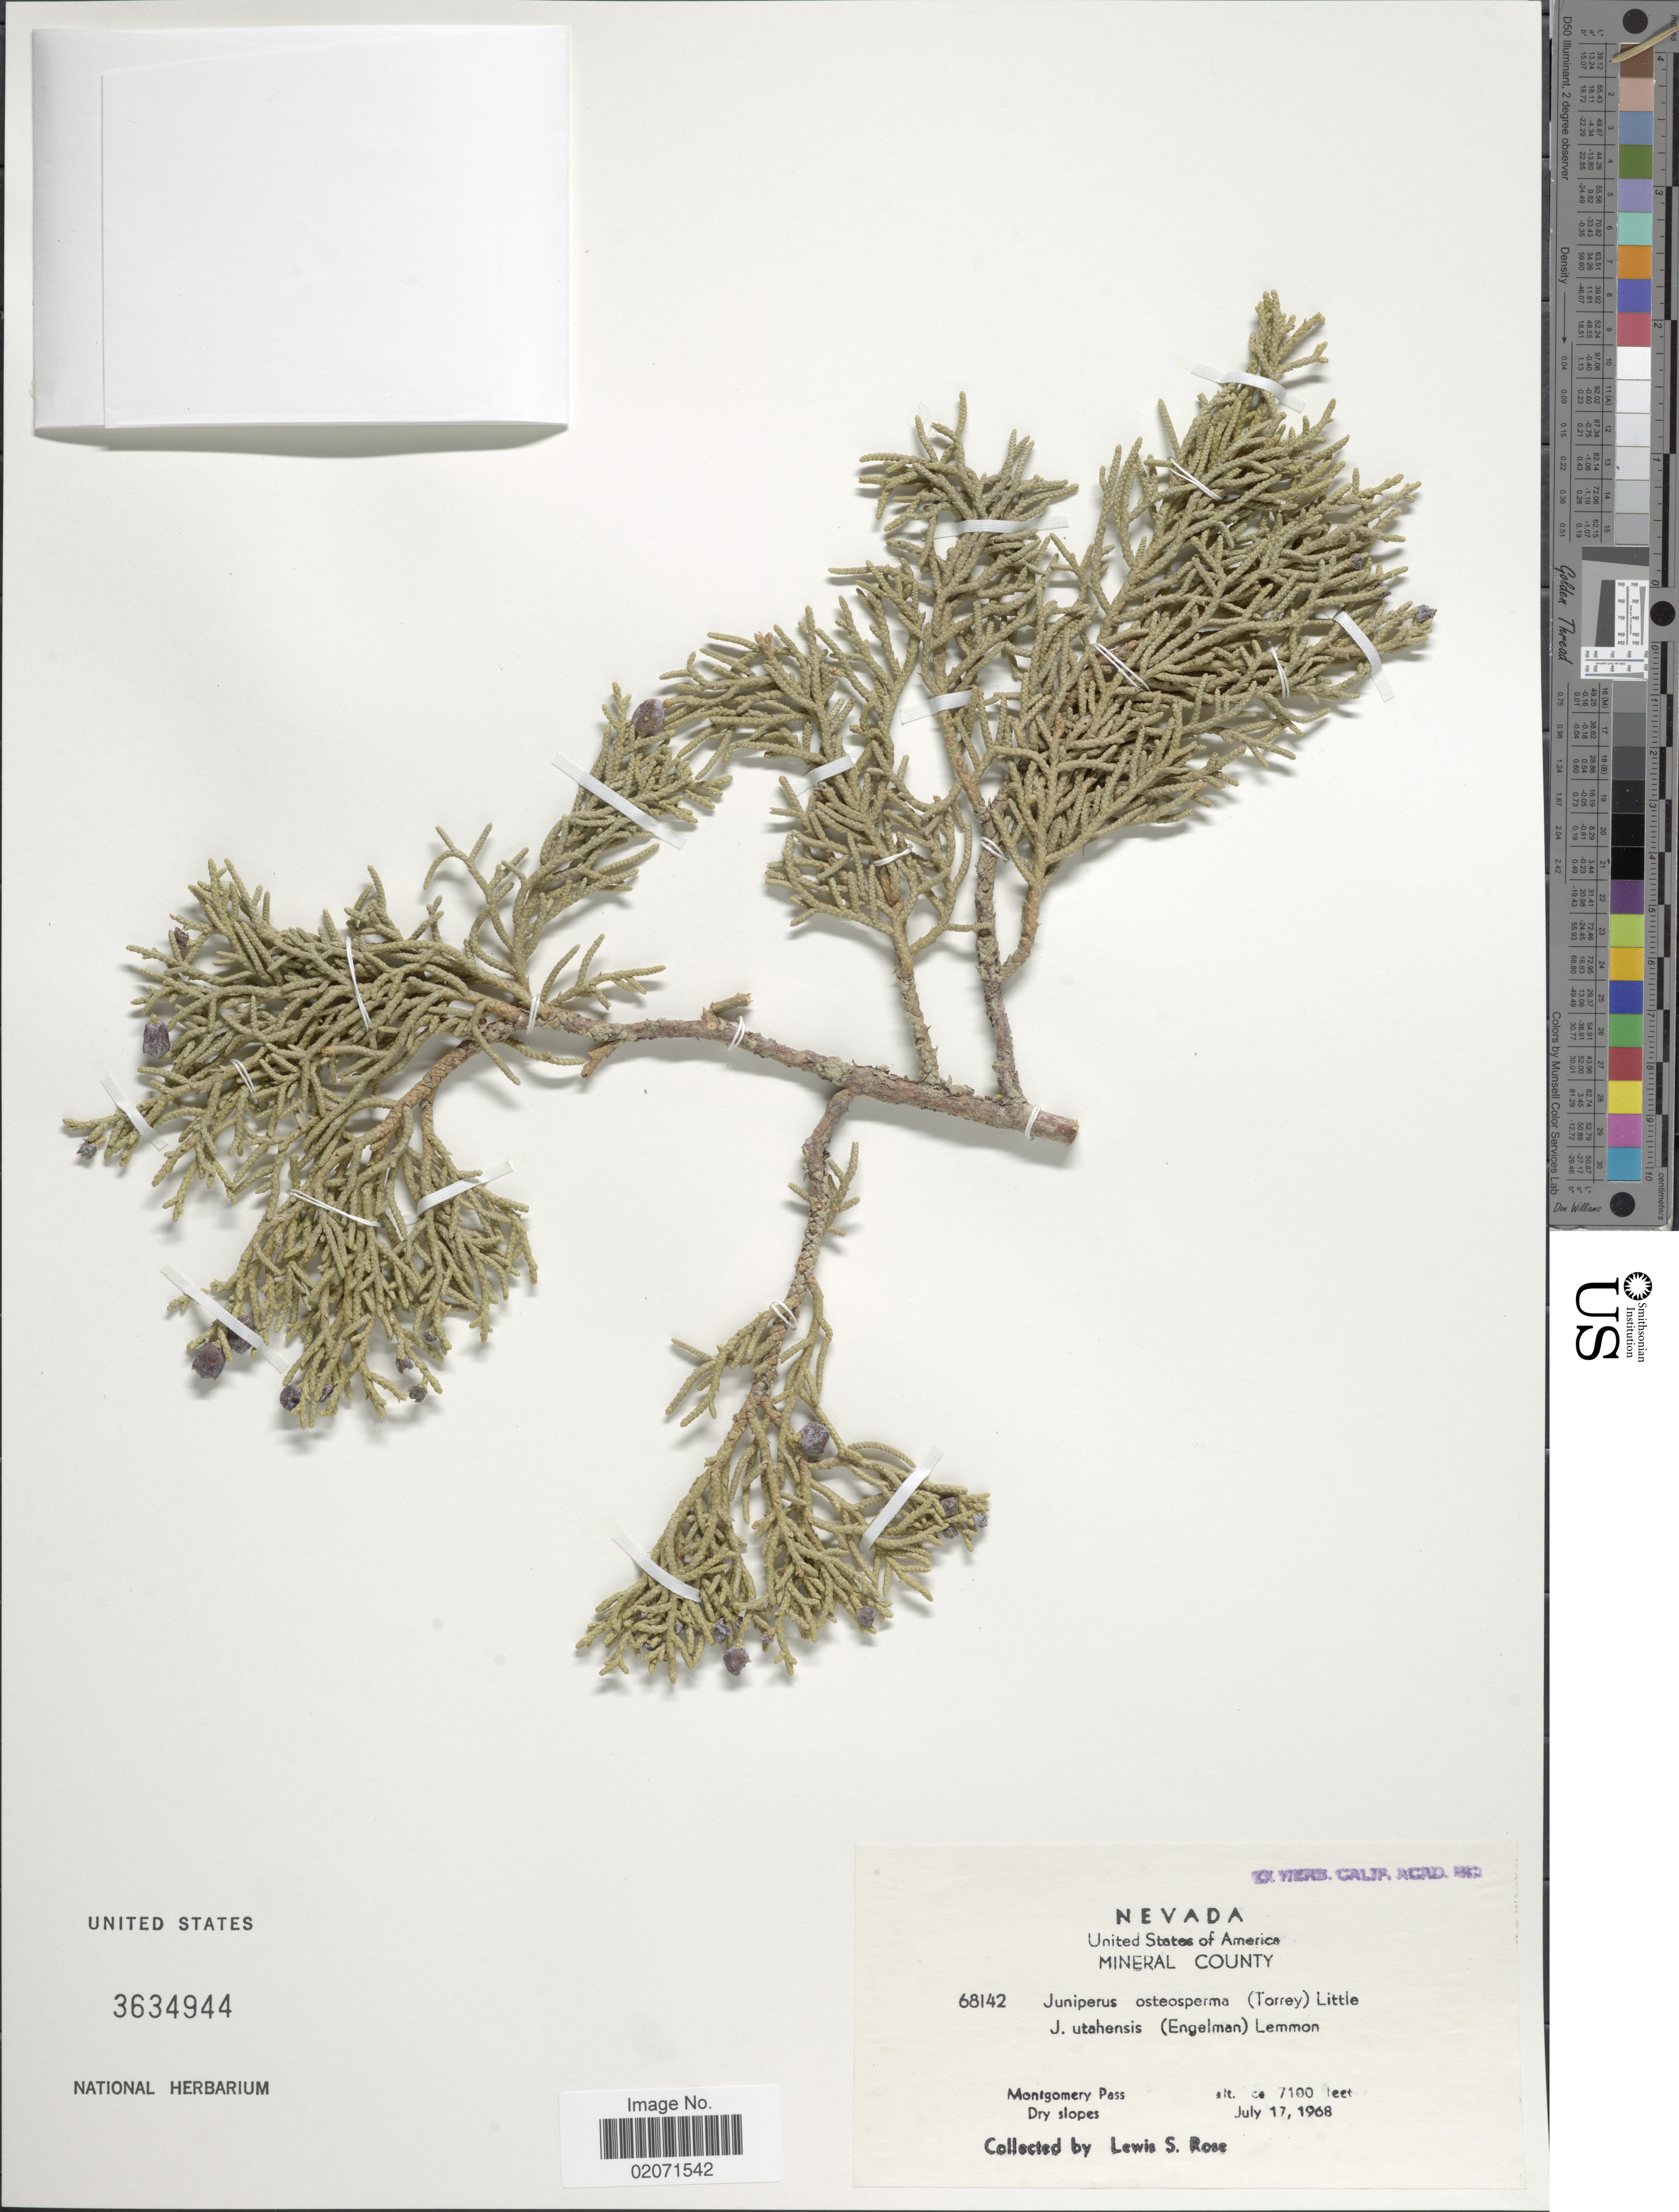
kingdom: Plantae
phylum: Tracheophyta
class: Pinopsida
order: Pinales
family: Cupressaceae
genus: Juniperus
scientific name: Juniperus osteosperma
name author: (Torr.) Little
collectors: L. S. Rose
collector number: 68142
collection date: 1968-07-17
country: United States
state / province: Nevada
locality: Mineral County, Montgomery Pass, Dry slopes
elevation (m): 2164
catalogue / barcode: US 3634944